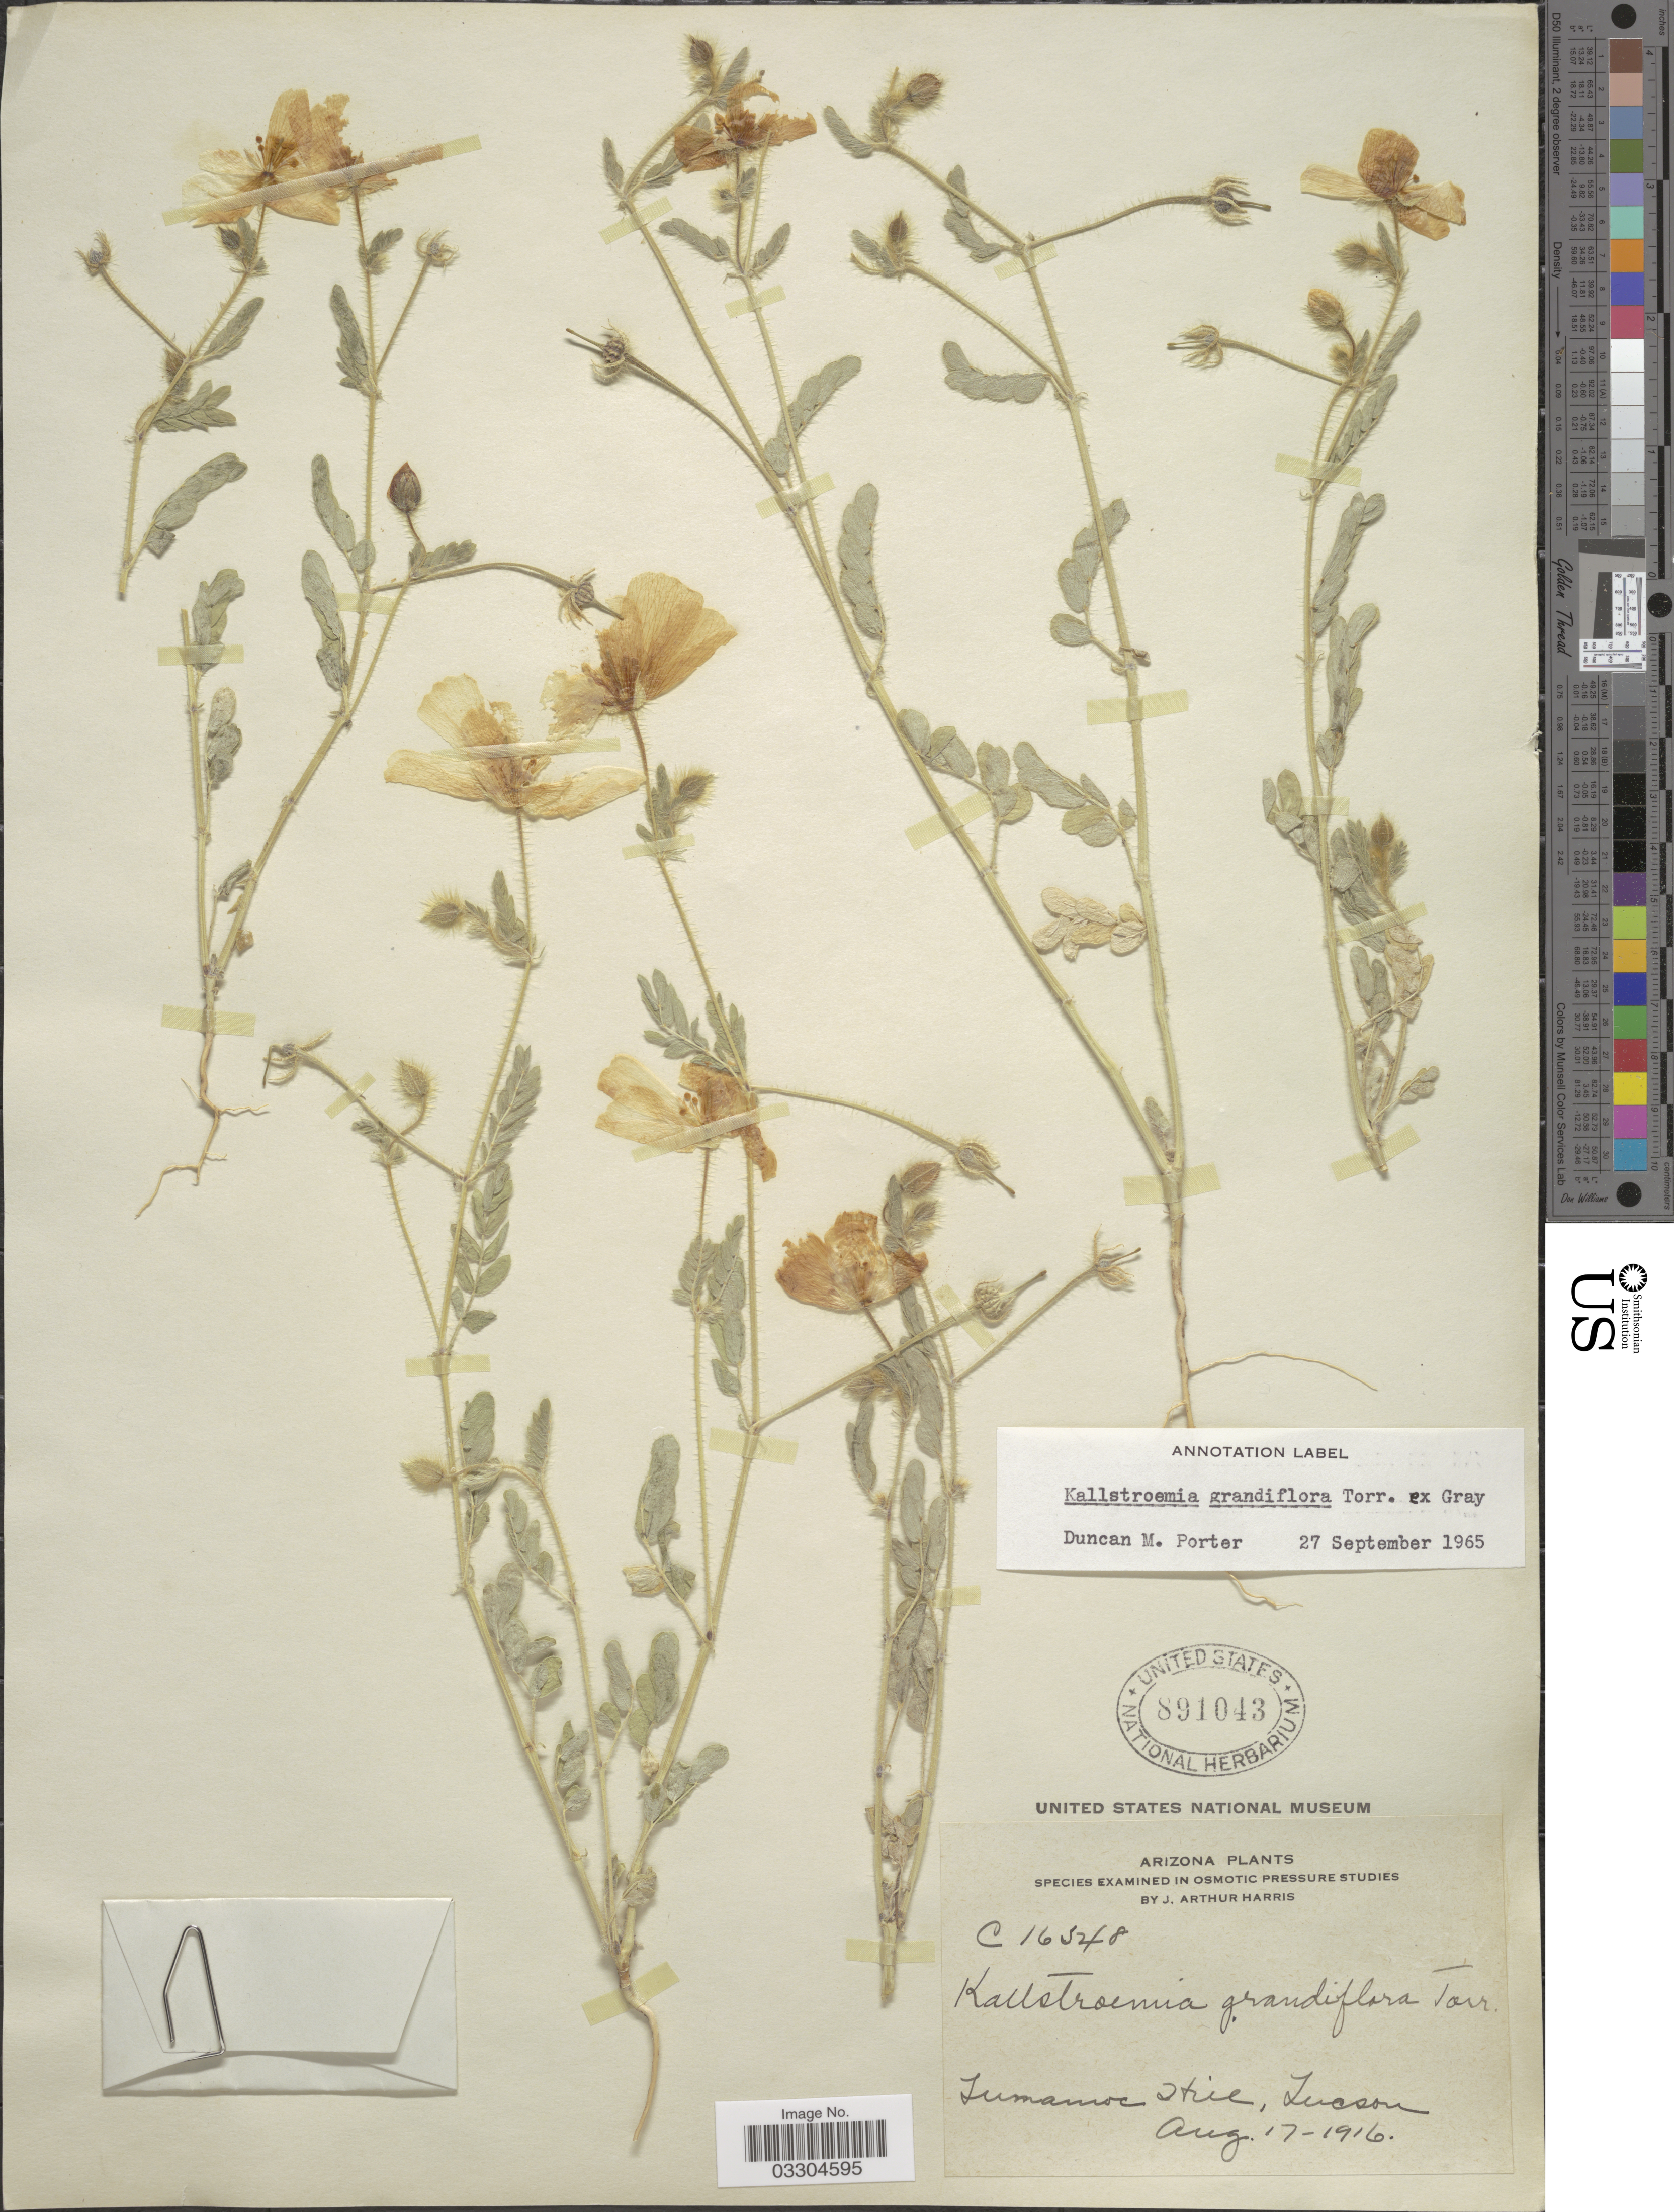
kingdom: Plantae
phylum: Tracheophyta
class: Magnoliopsida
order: Zygophyllales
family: Zygophyllaceae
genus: Kallstroemia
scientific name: Kallstroemia grandiflora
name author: Torr. ex A. Gray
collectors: A. Harris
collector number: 16348*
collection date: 1916-08-17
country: United States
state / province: Arizona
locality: Tumanoc Hill, Tucson.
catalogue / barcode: US 891043